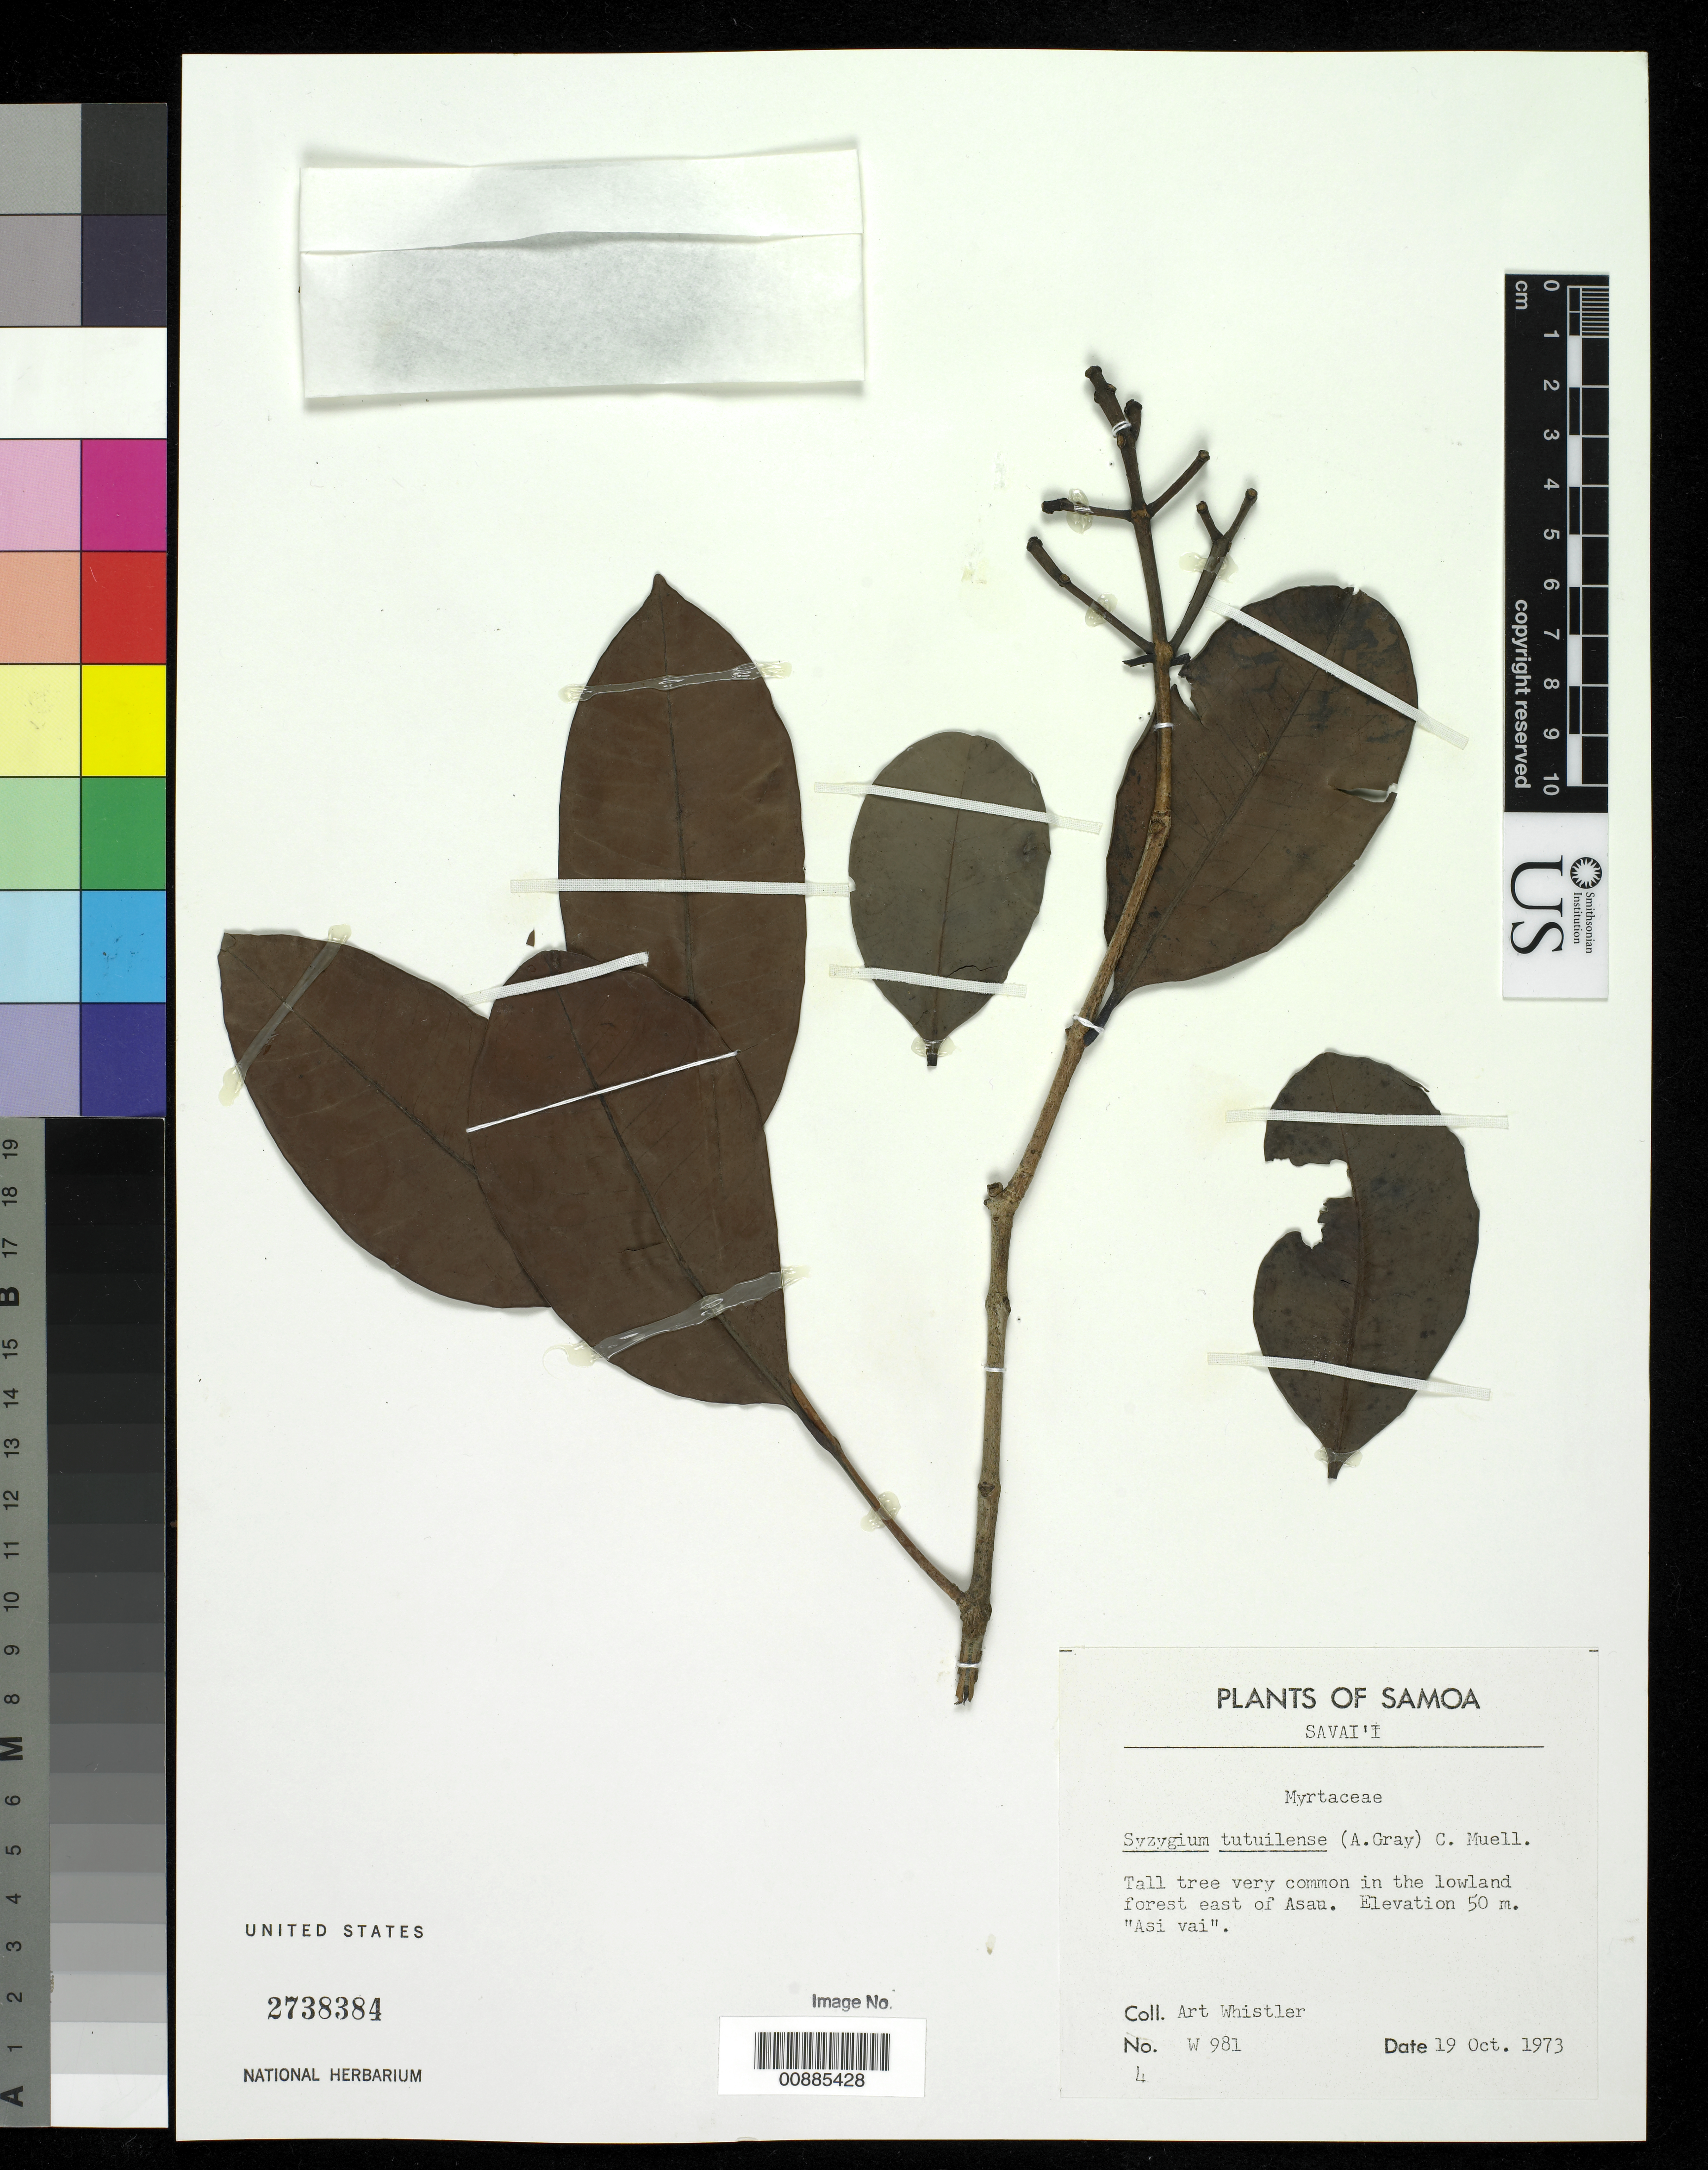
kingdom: Plantae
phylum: Tracheophyta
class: Magnoliopsida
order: Myrtales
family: Myrtaceae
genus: Syzygium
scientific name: Syzygium tutuilense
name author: (A. Gray) K. Müller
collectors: A. Whistler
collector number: W 981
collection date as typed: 19 Oct 1973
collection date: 1973-10-19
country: Samoa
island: Savai'i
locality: forest east of Asau.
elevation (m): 50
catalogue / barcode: US 2738384